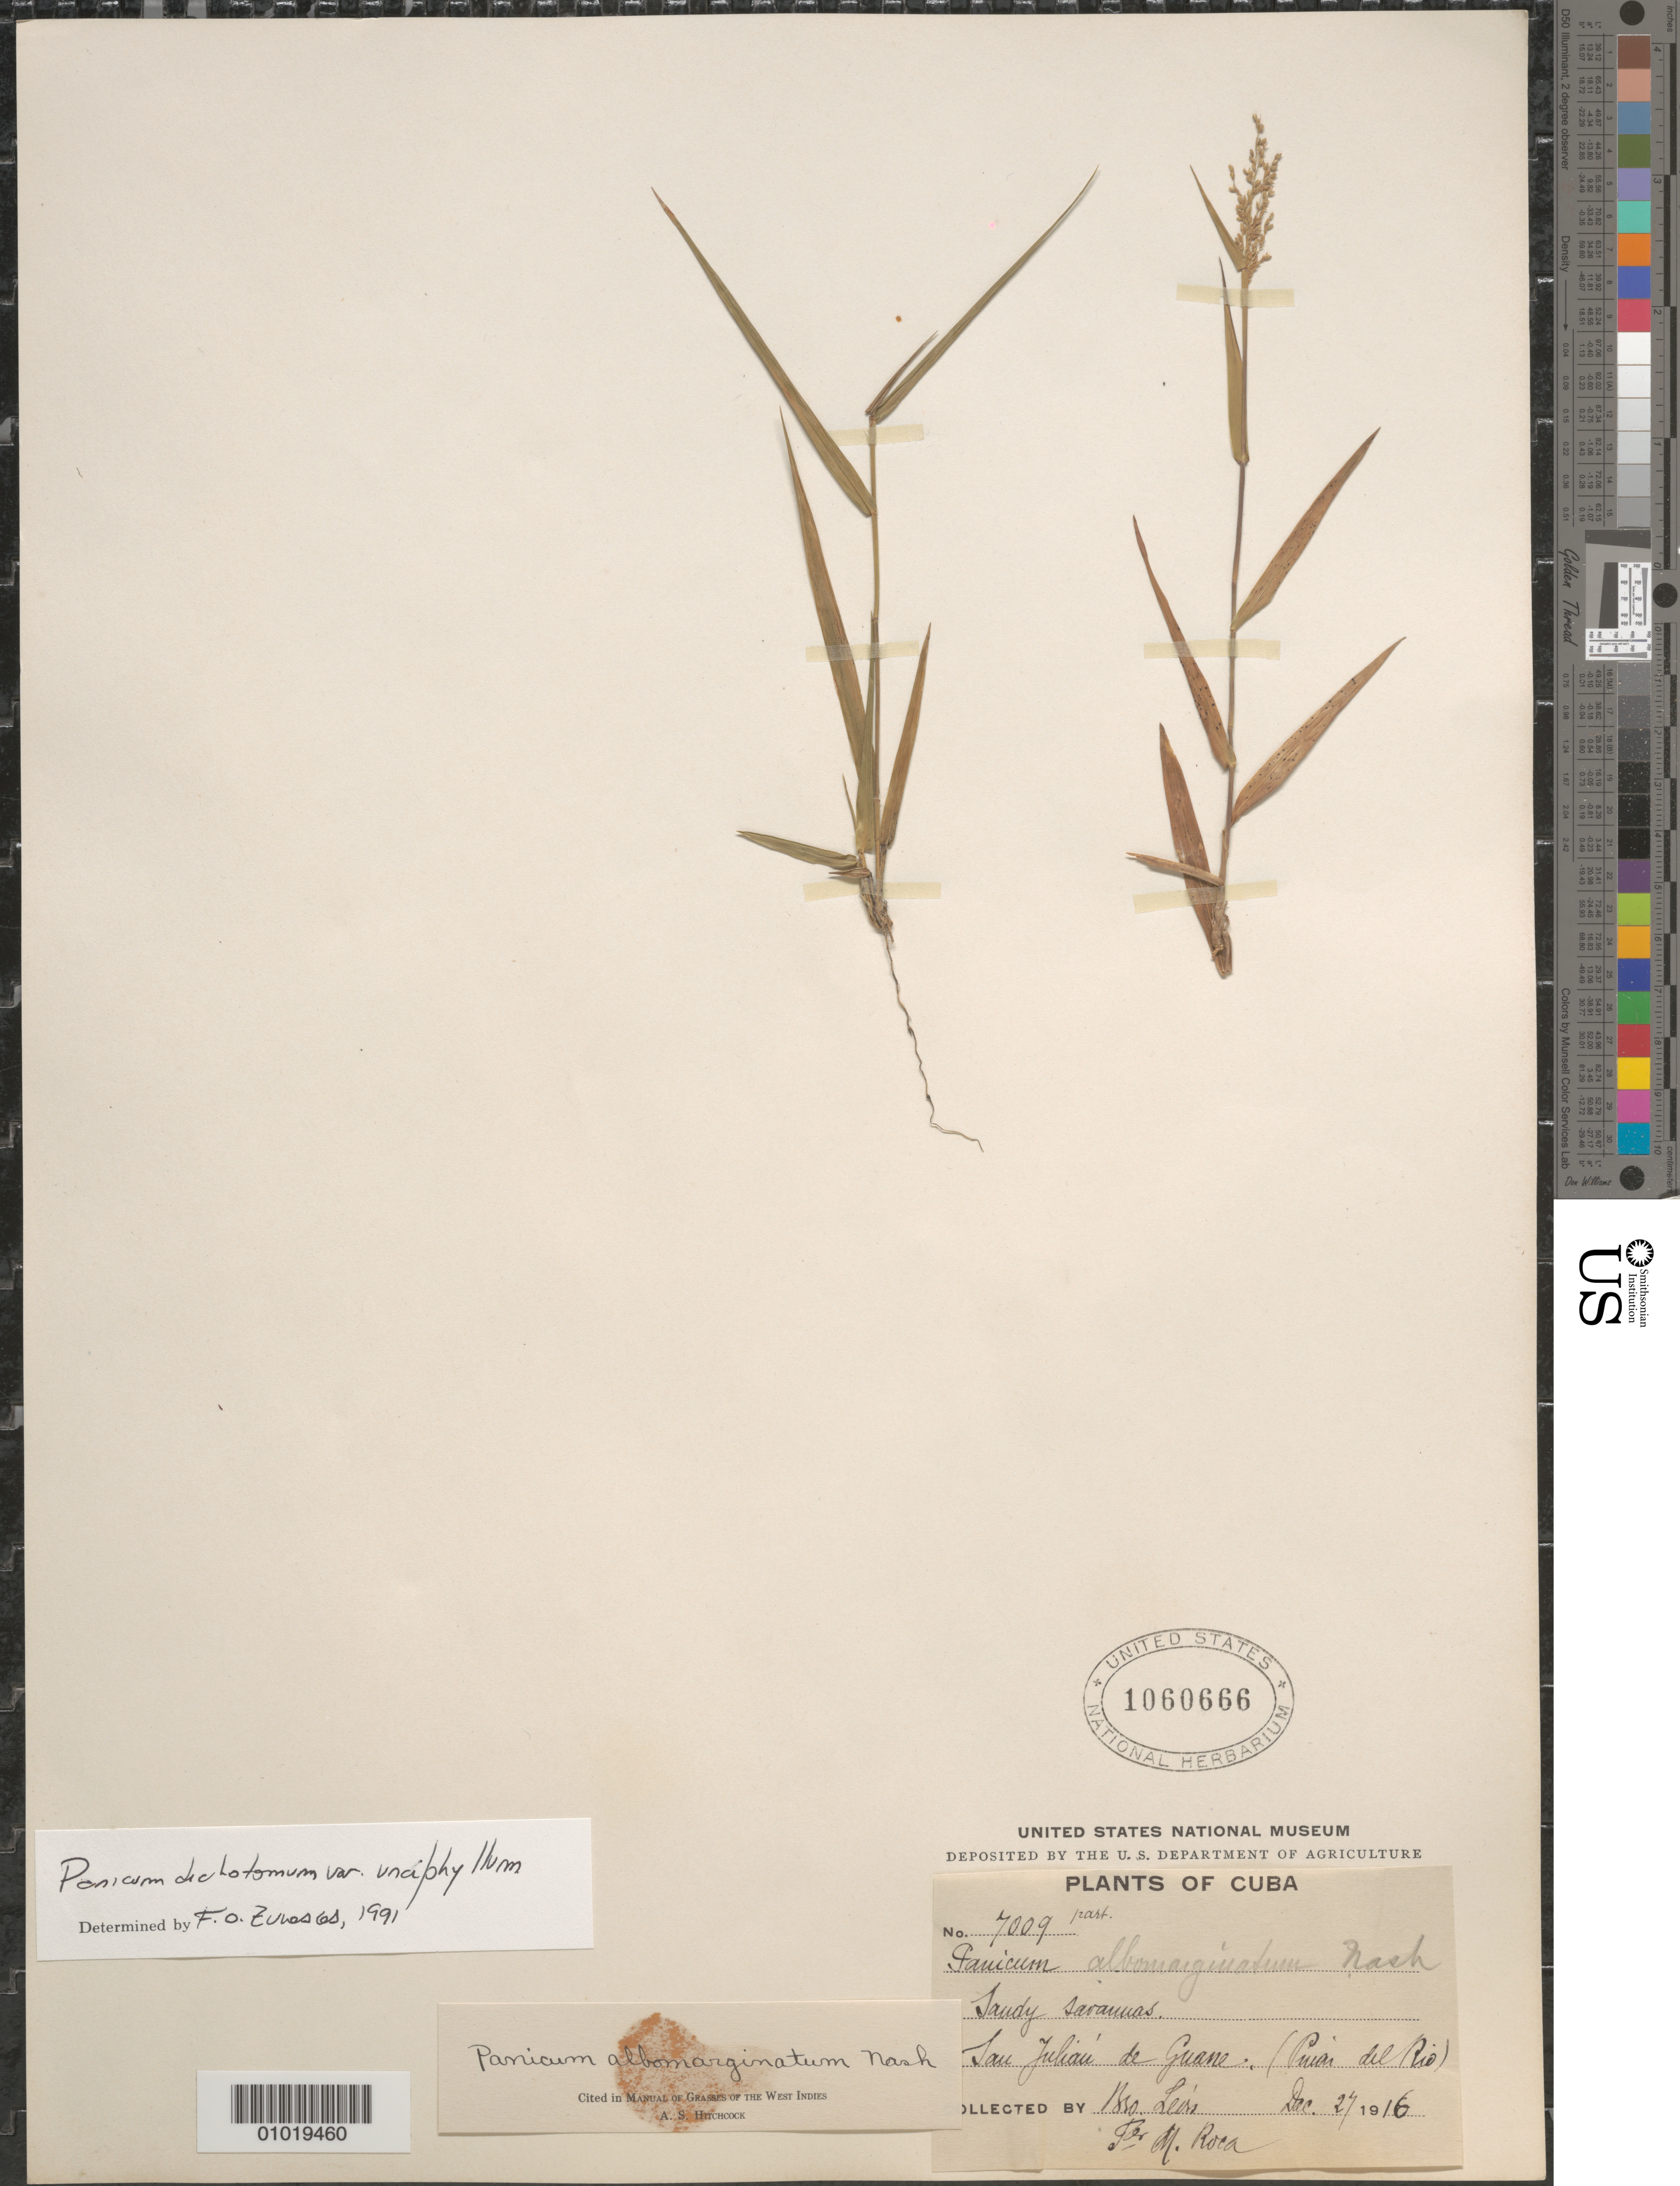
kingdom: Plantae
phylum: Tracheophyta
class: Liliopsida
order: Poales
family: Poaceae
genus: Panicum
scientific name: Panicum dichotomum var. unciphyllum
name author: (Trin.) Wipff & S.D. Jones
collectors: Bro. León & M. Roca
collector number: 7009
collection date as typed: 27 Dec 1916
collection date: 1916-12-27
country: Cuba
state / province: Pinar del Rio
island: Cuba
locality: San Julian de Guane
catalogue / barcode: US 1060666